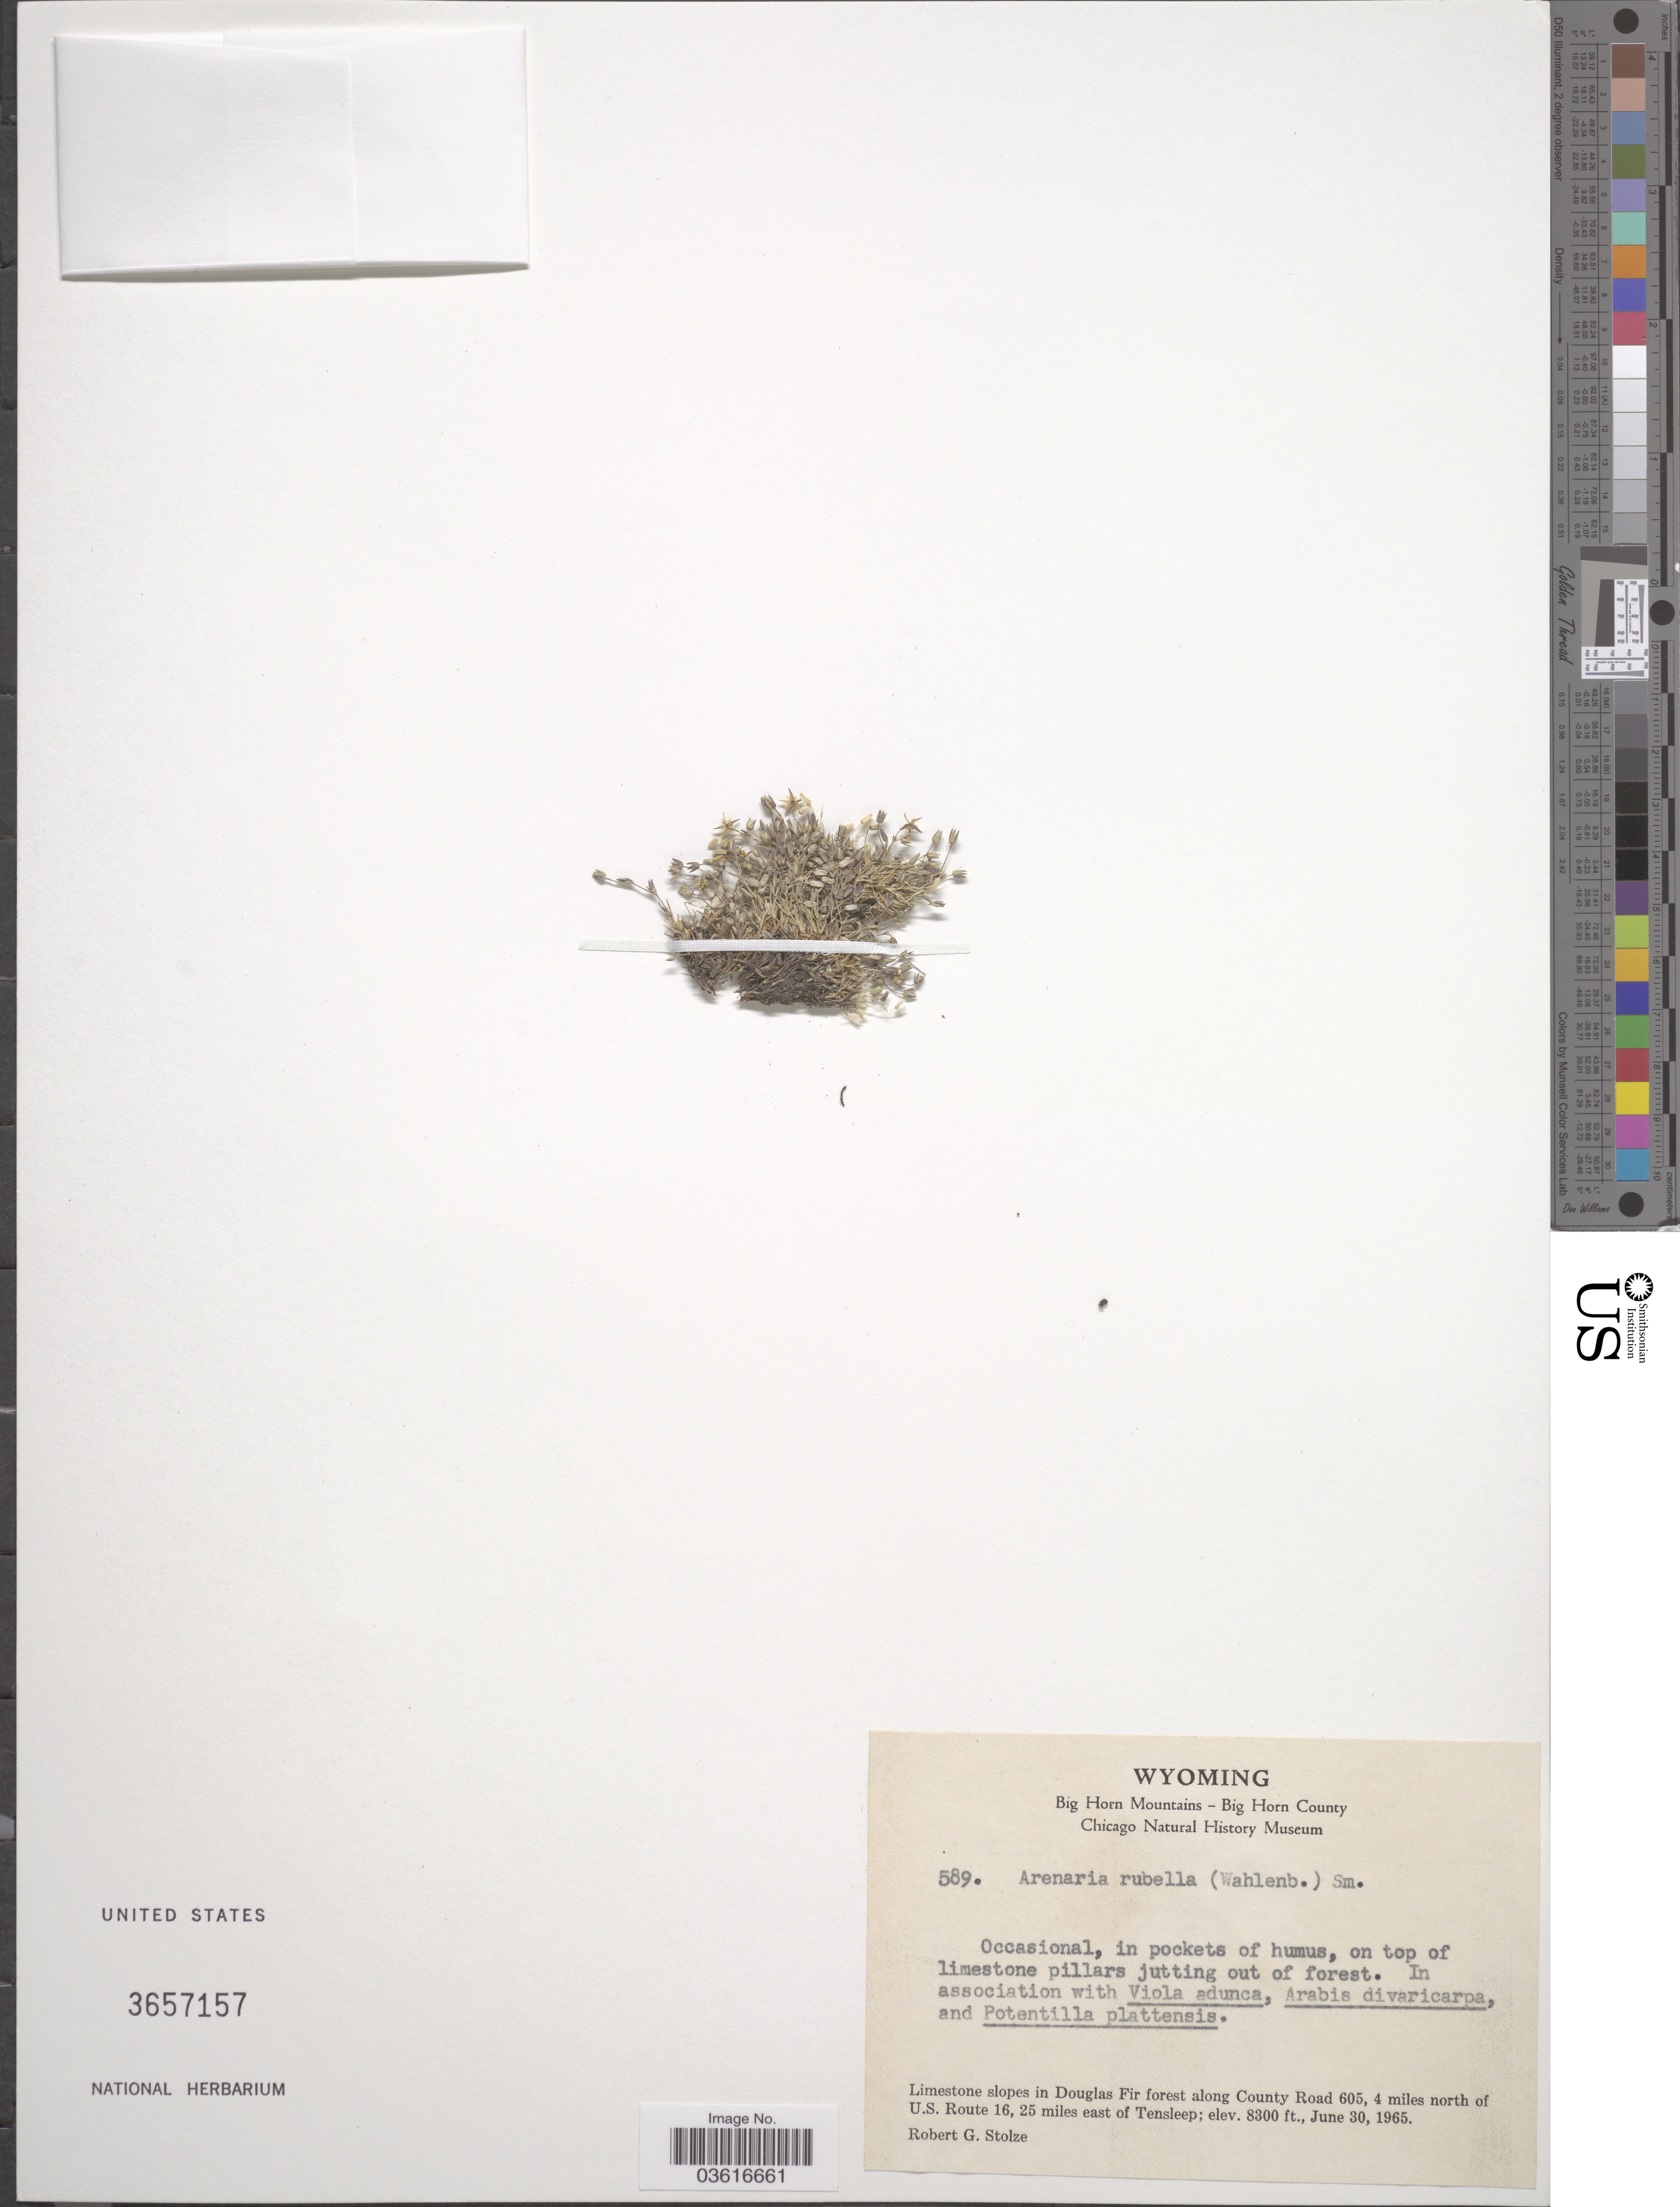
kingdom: Plantae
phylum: Tracheophyta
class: Magnoliopsida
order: Caryophyllales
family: Caryophyllaceae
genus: Sabulina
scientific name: Sabulina rubella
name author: (Wahlenb.) Dillenb. & Kadereit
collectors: R. G. Stolze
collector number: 589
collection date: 1965-06-30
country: United States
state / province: Wyoming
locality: Big Horn Mountains - Big Horn County. Along County Road 605, 4 miles north of U.S. Route 16, 25 miles east of Tensleep.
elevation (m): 2530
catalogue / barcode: US 3657157